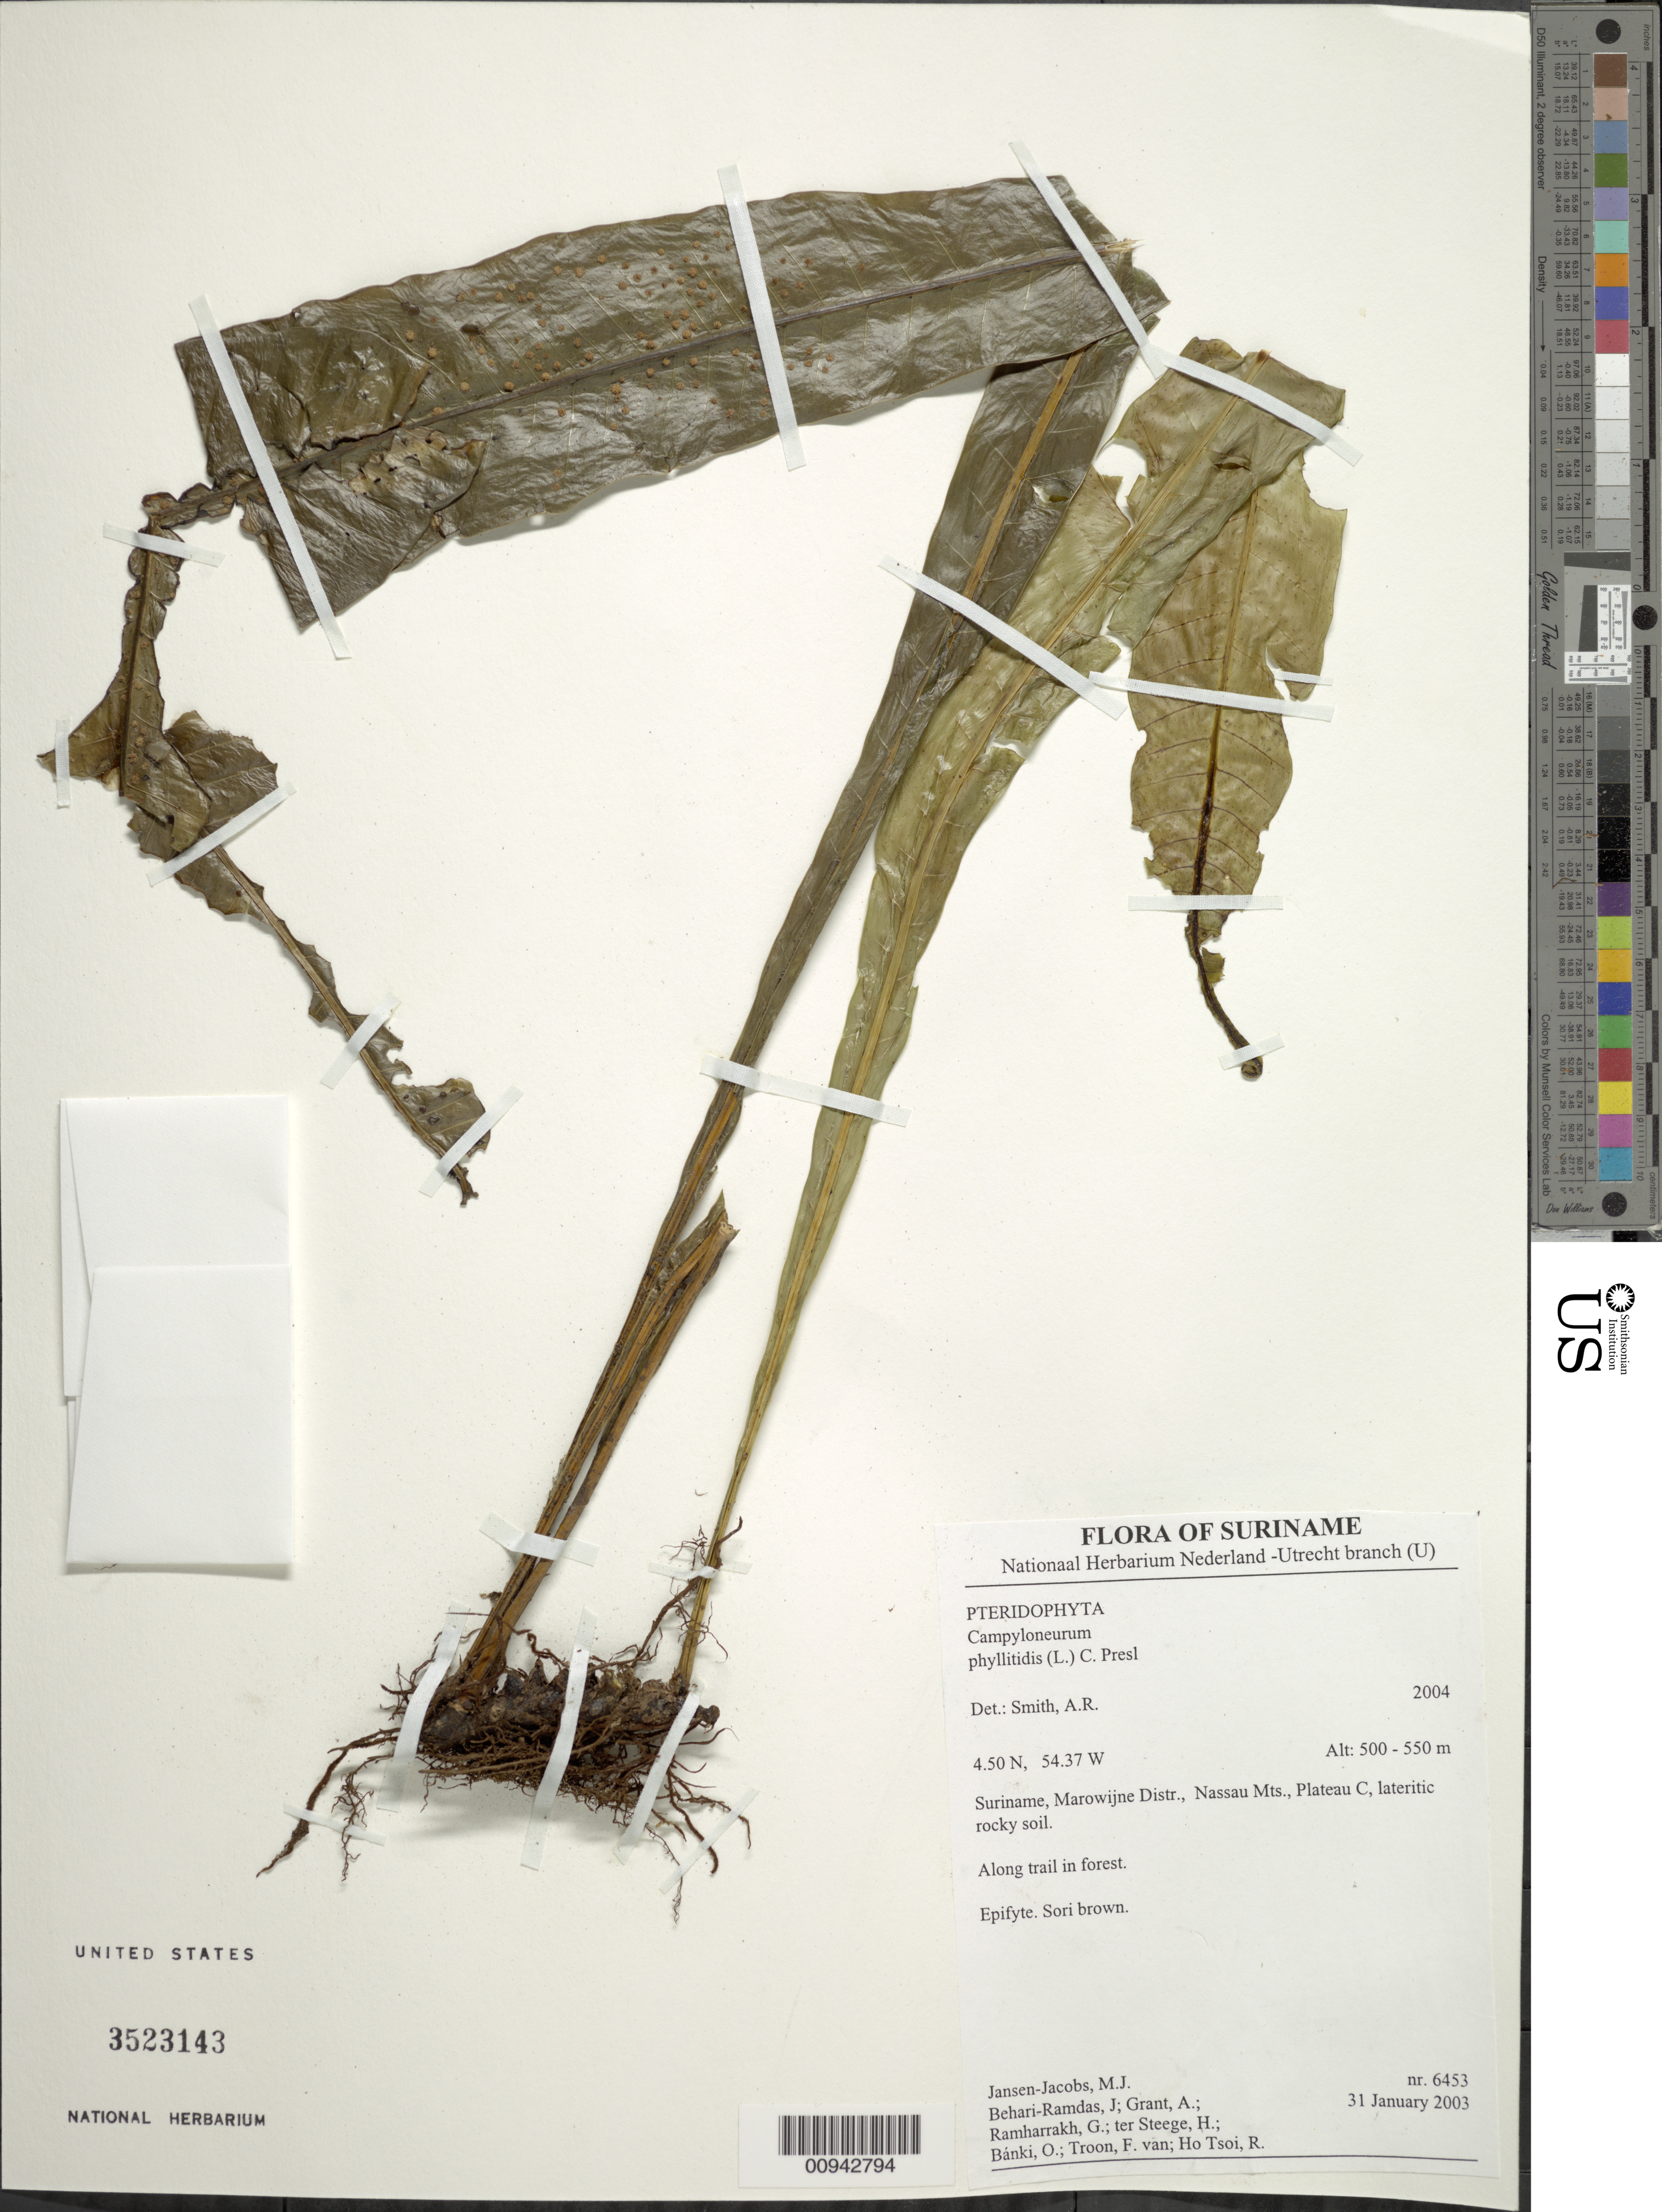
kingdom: Plantae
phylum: Tracheophyta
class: Polypodiopsida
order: Polypodiales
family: Polypodiaceae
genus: Campyloneurum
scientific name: Campyloneurum phyllitidis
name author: (L.) C. Presl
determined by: Smith, Alan R., (UC)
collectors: M. J. Jansen-Jacobs, J. Behari-Ramdas, A. Grant, G. Ramharrakh, H. ter Steege, O. Bánki, F. Van Troon & R. Ho Tsoi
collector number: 6453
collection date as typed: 31-Jan-03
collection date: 2003-01-31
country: Suriname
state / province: Marowijne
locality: Nassau Mts., Plateau C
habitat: Lateritic rocky soil. Along trail in forest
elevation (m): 500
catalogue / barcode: US 3523143